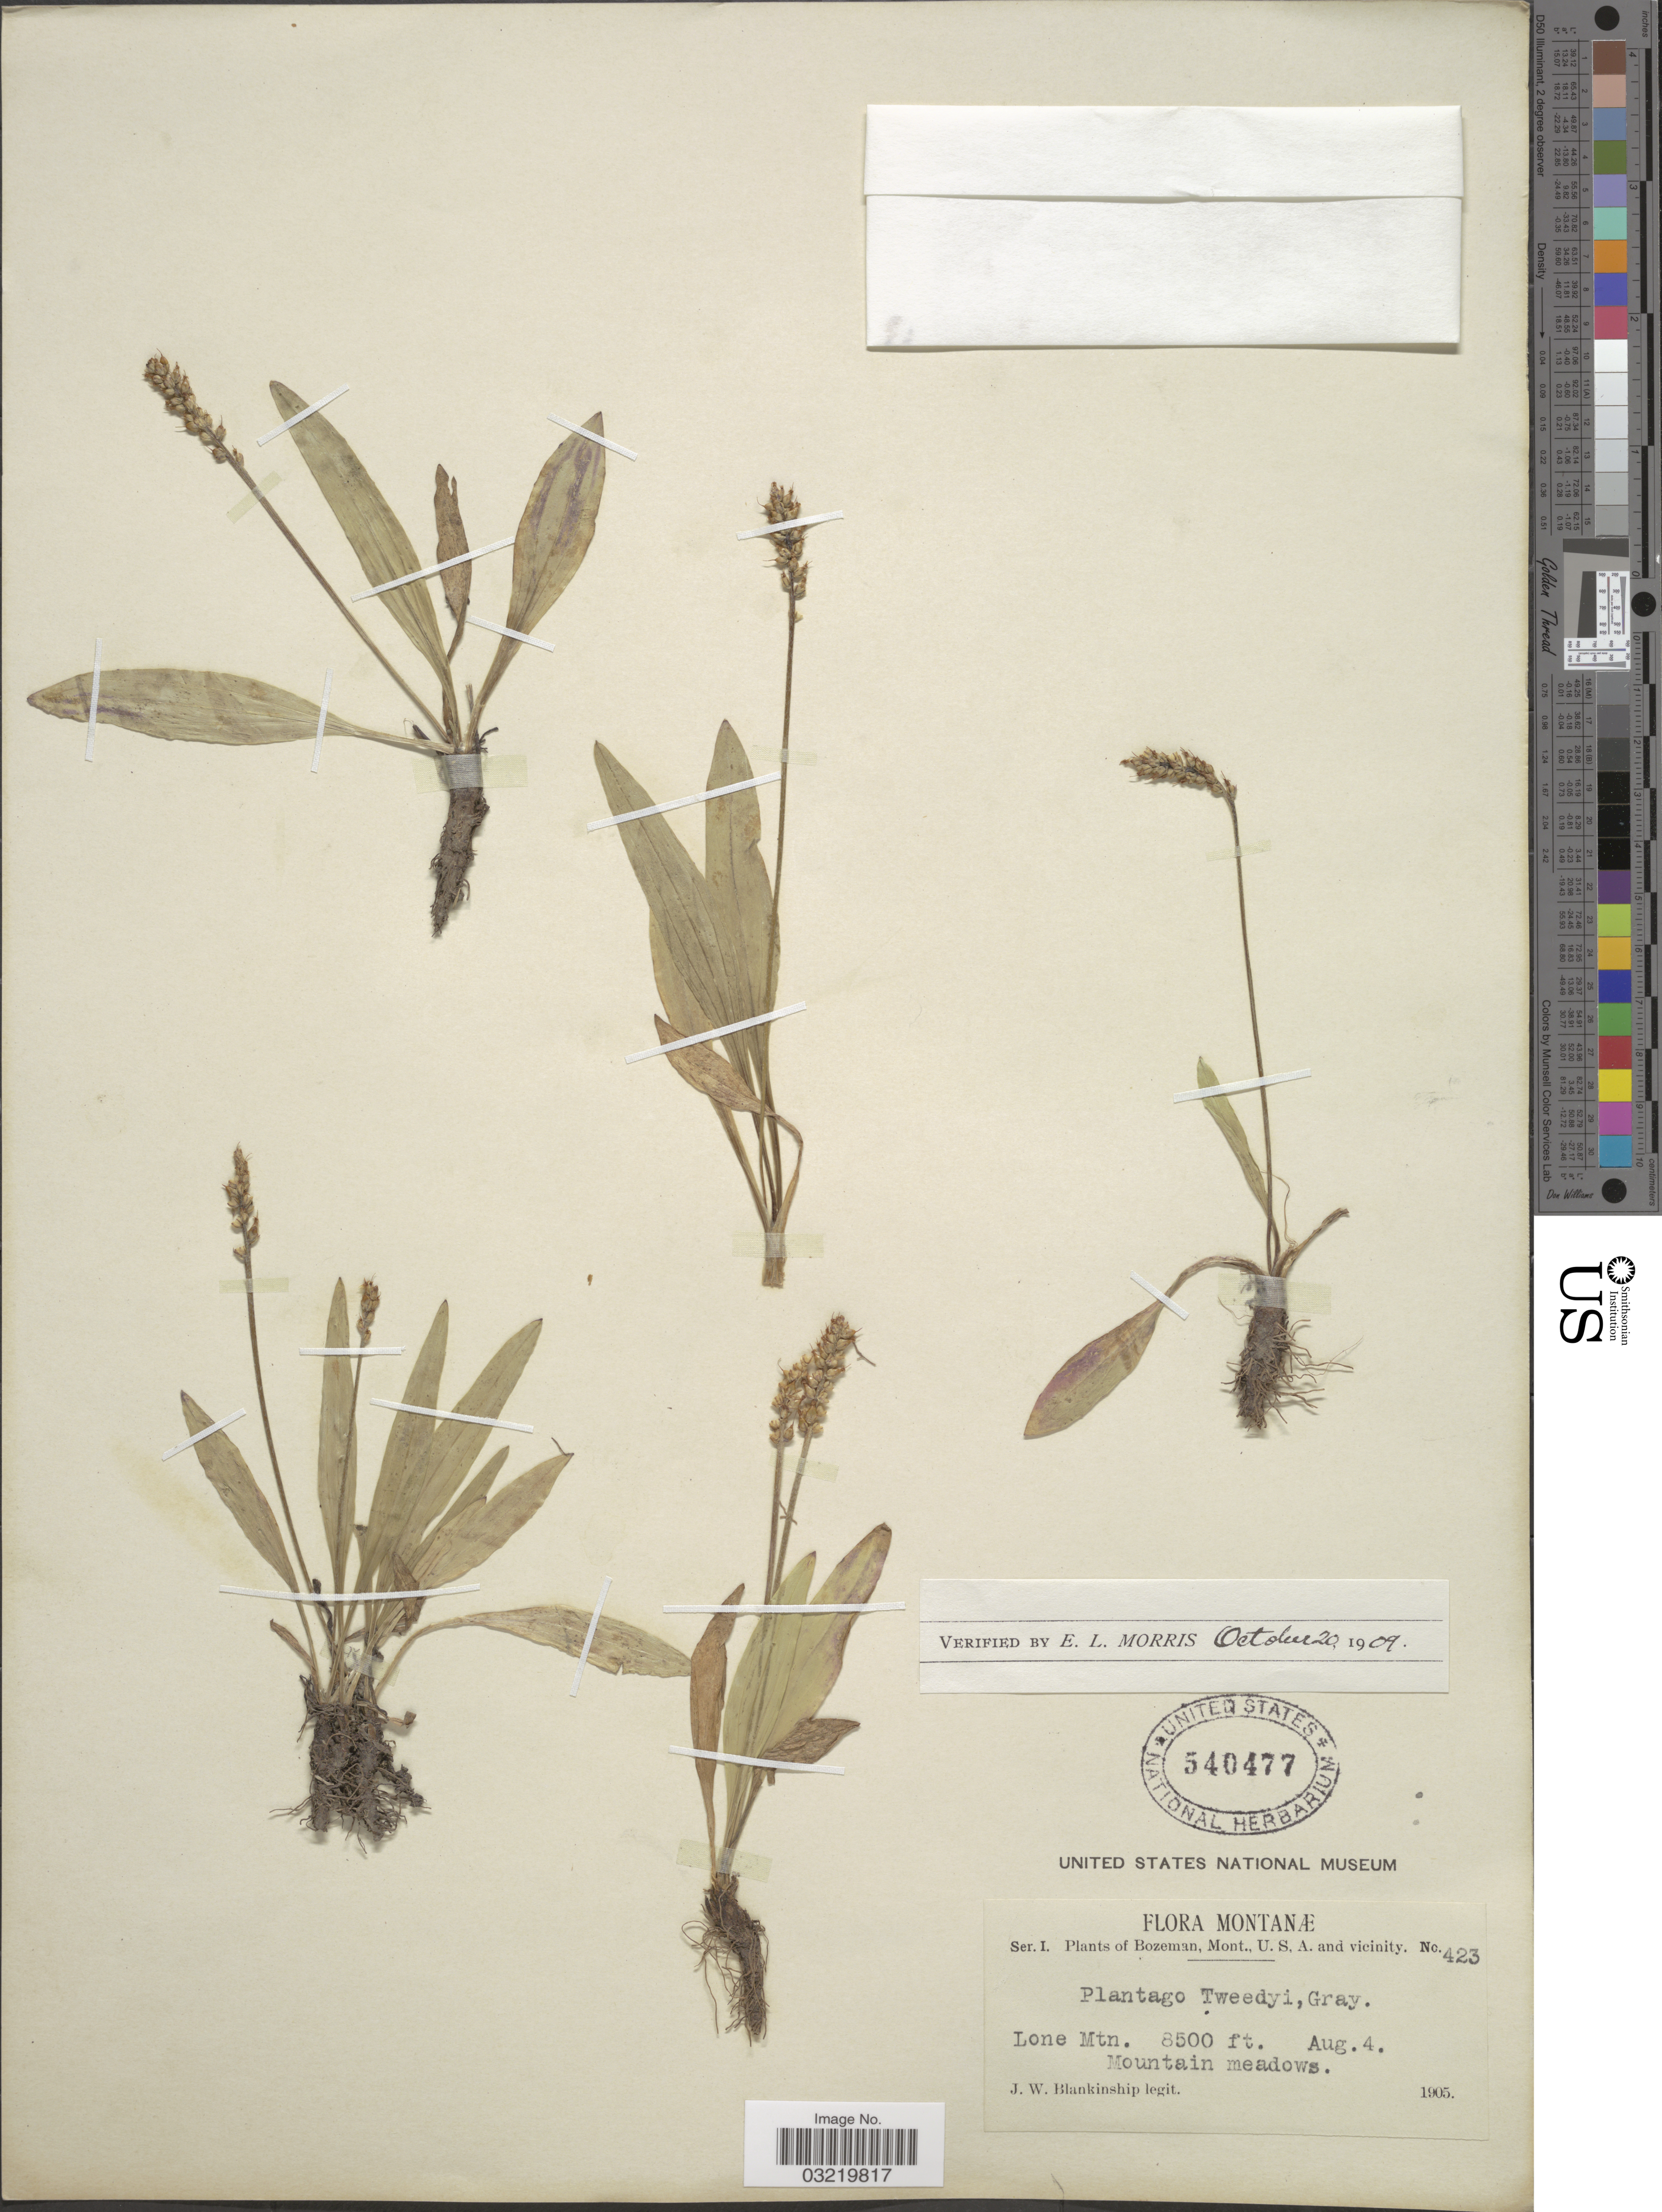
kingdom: Plantae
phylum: Tracheophyta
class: Magnoliopsida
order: Lamiales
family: Plantaginaceae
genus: Plantago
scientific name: Plantago tweedyi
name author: A. Gray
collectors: J. W. Blankinship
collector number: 423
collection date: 1905-08-04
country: United States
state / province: Montana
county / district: Gallatin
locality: Bozeman, Mont., U.S.A. and vicinity. Lone Mtn. Mountain meadows.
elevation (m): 2591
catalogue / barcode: US 540477